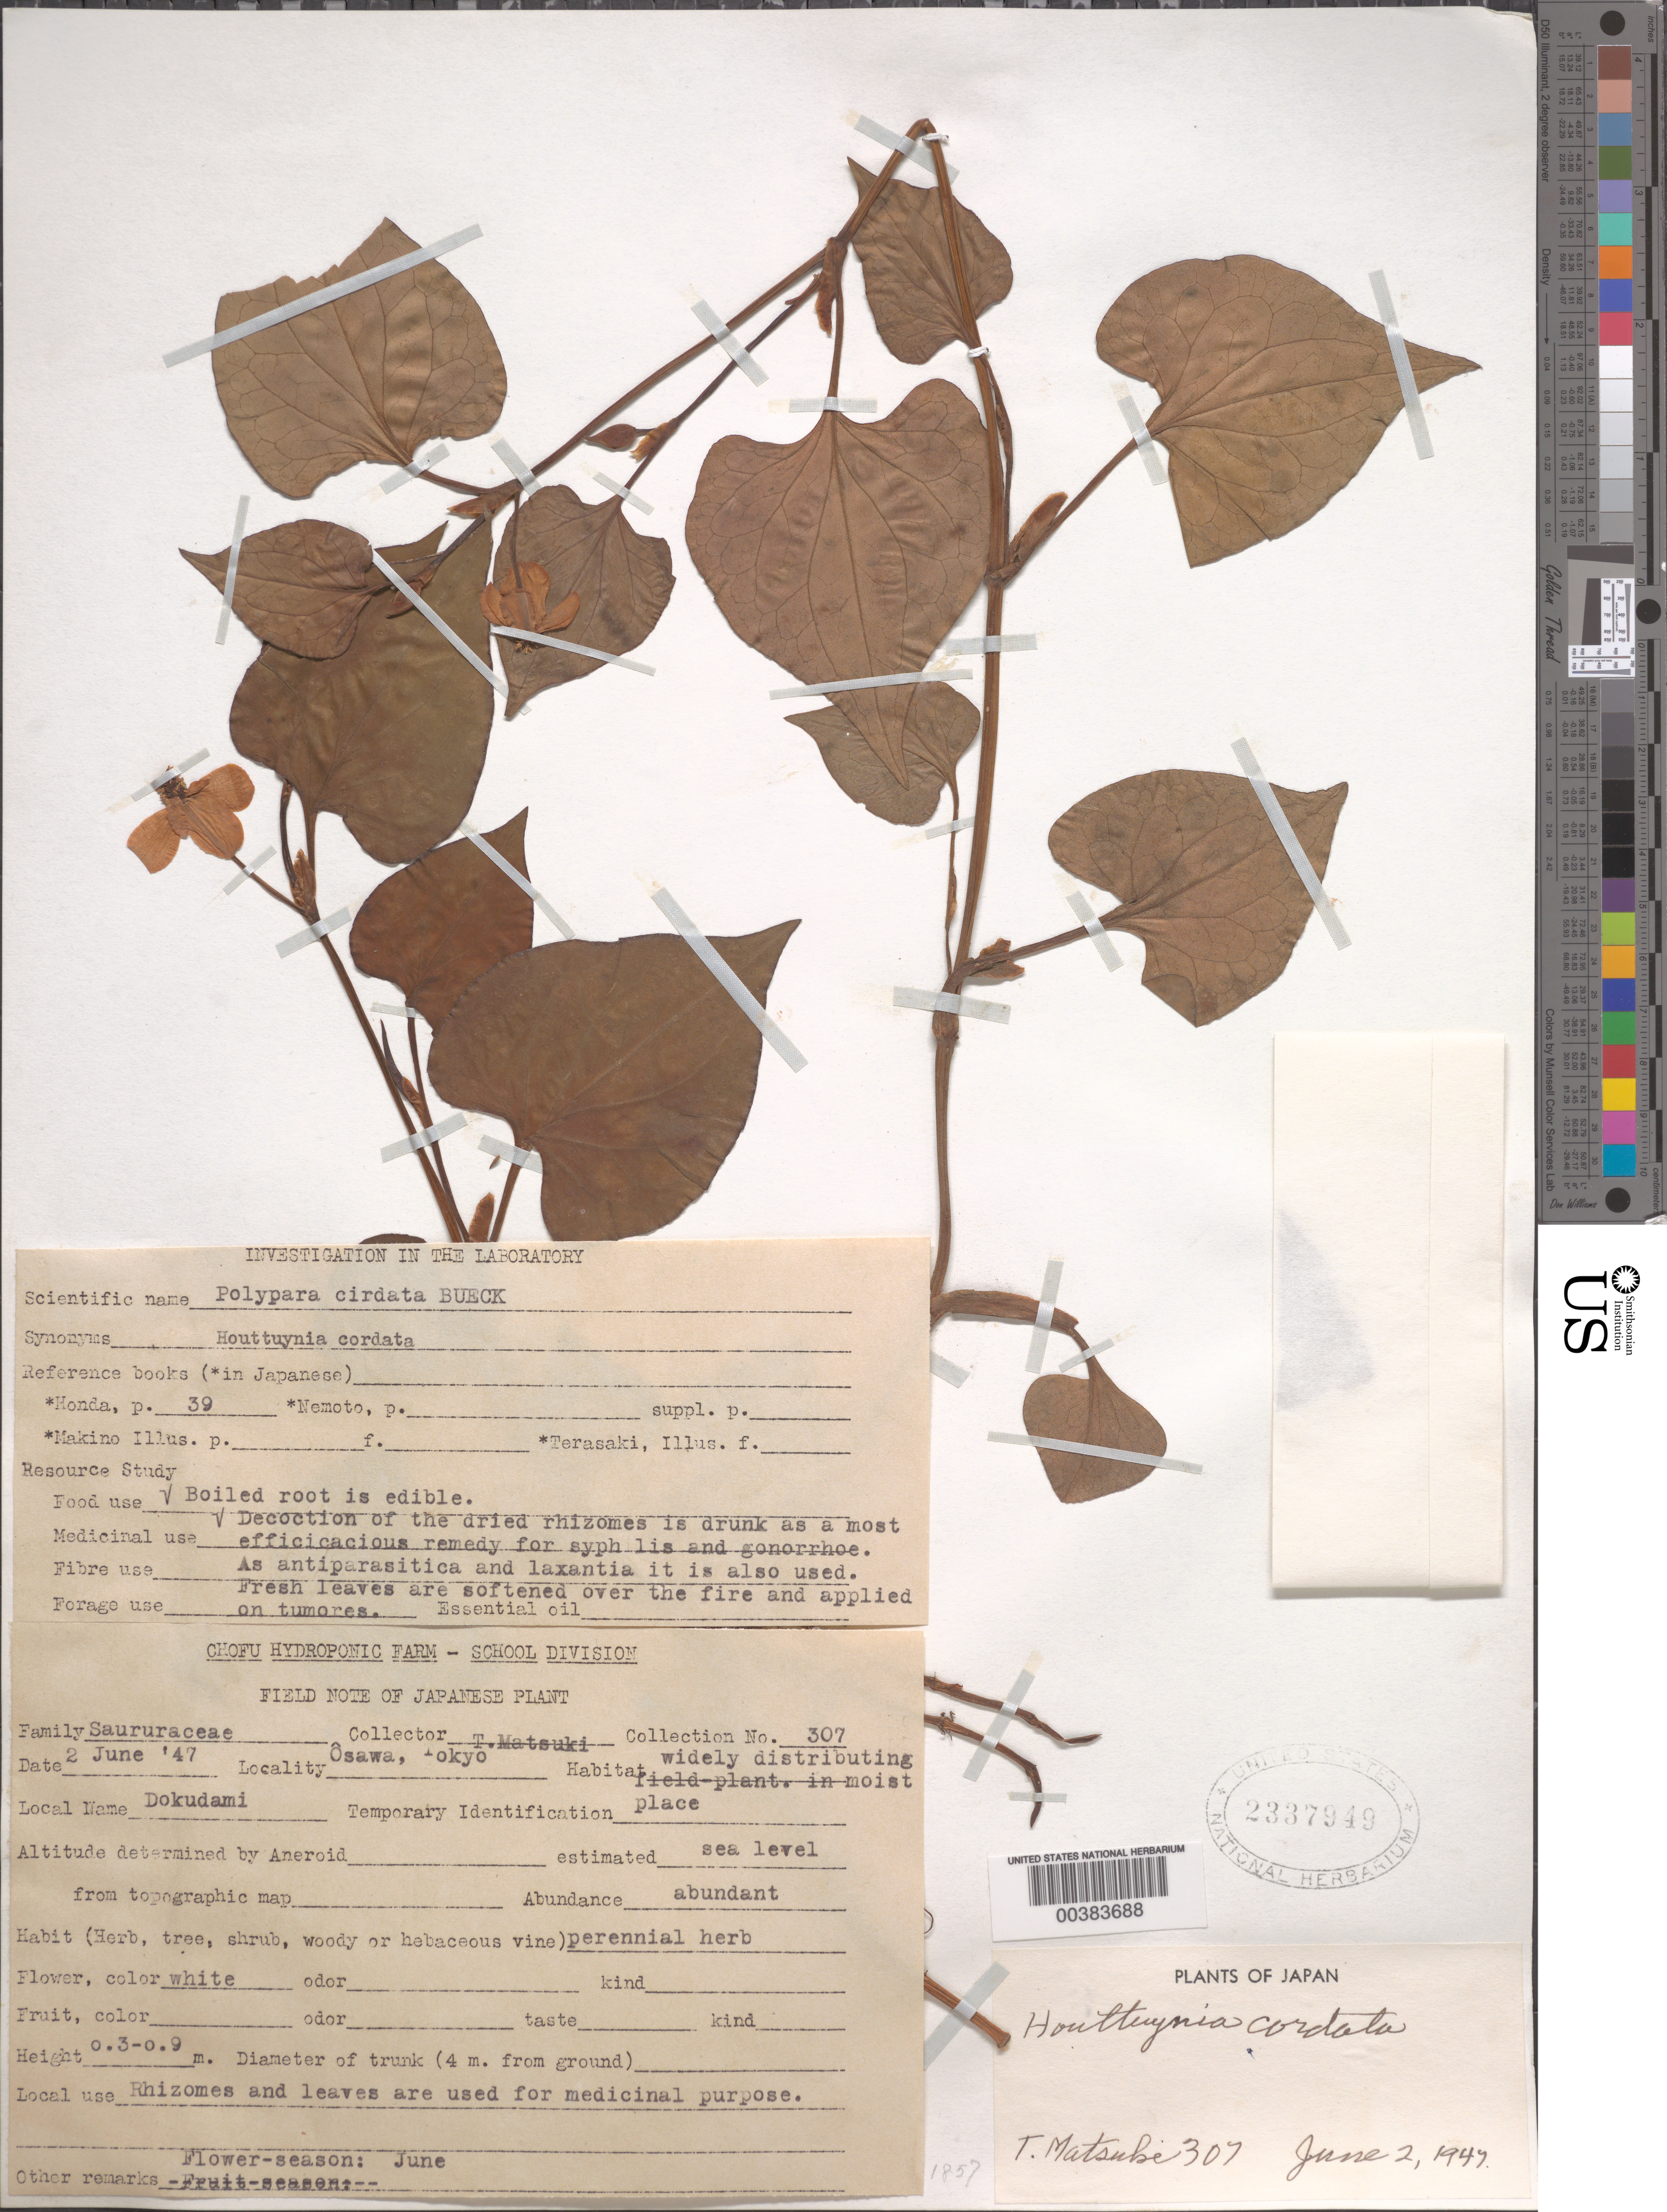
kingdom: Plantae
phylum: Tracheophyta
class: Magnoliopsida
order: Piperales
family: Saururaceae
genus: Houttuynia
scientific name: Houttuynia cordata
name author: Thunb.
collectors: T. Matsuki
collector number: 307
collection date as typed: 02 Jun 1947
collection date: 1947-06-02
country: Japan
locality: Tokyo, osawa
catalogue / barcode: US 2337949